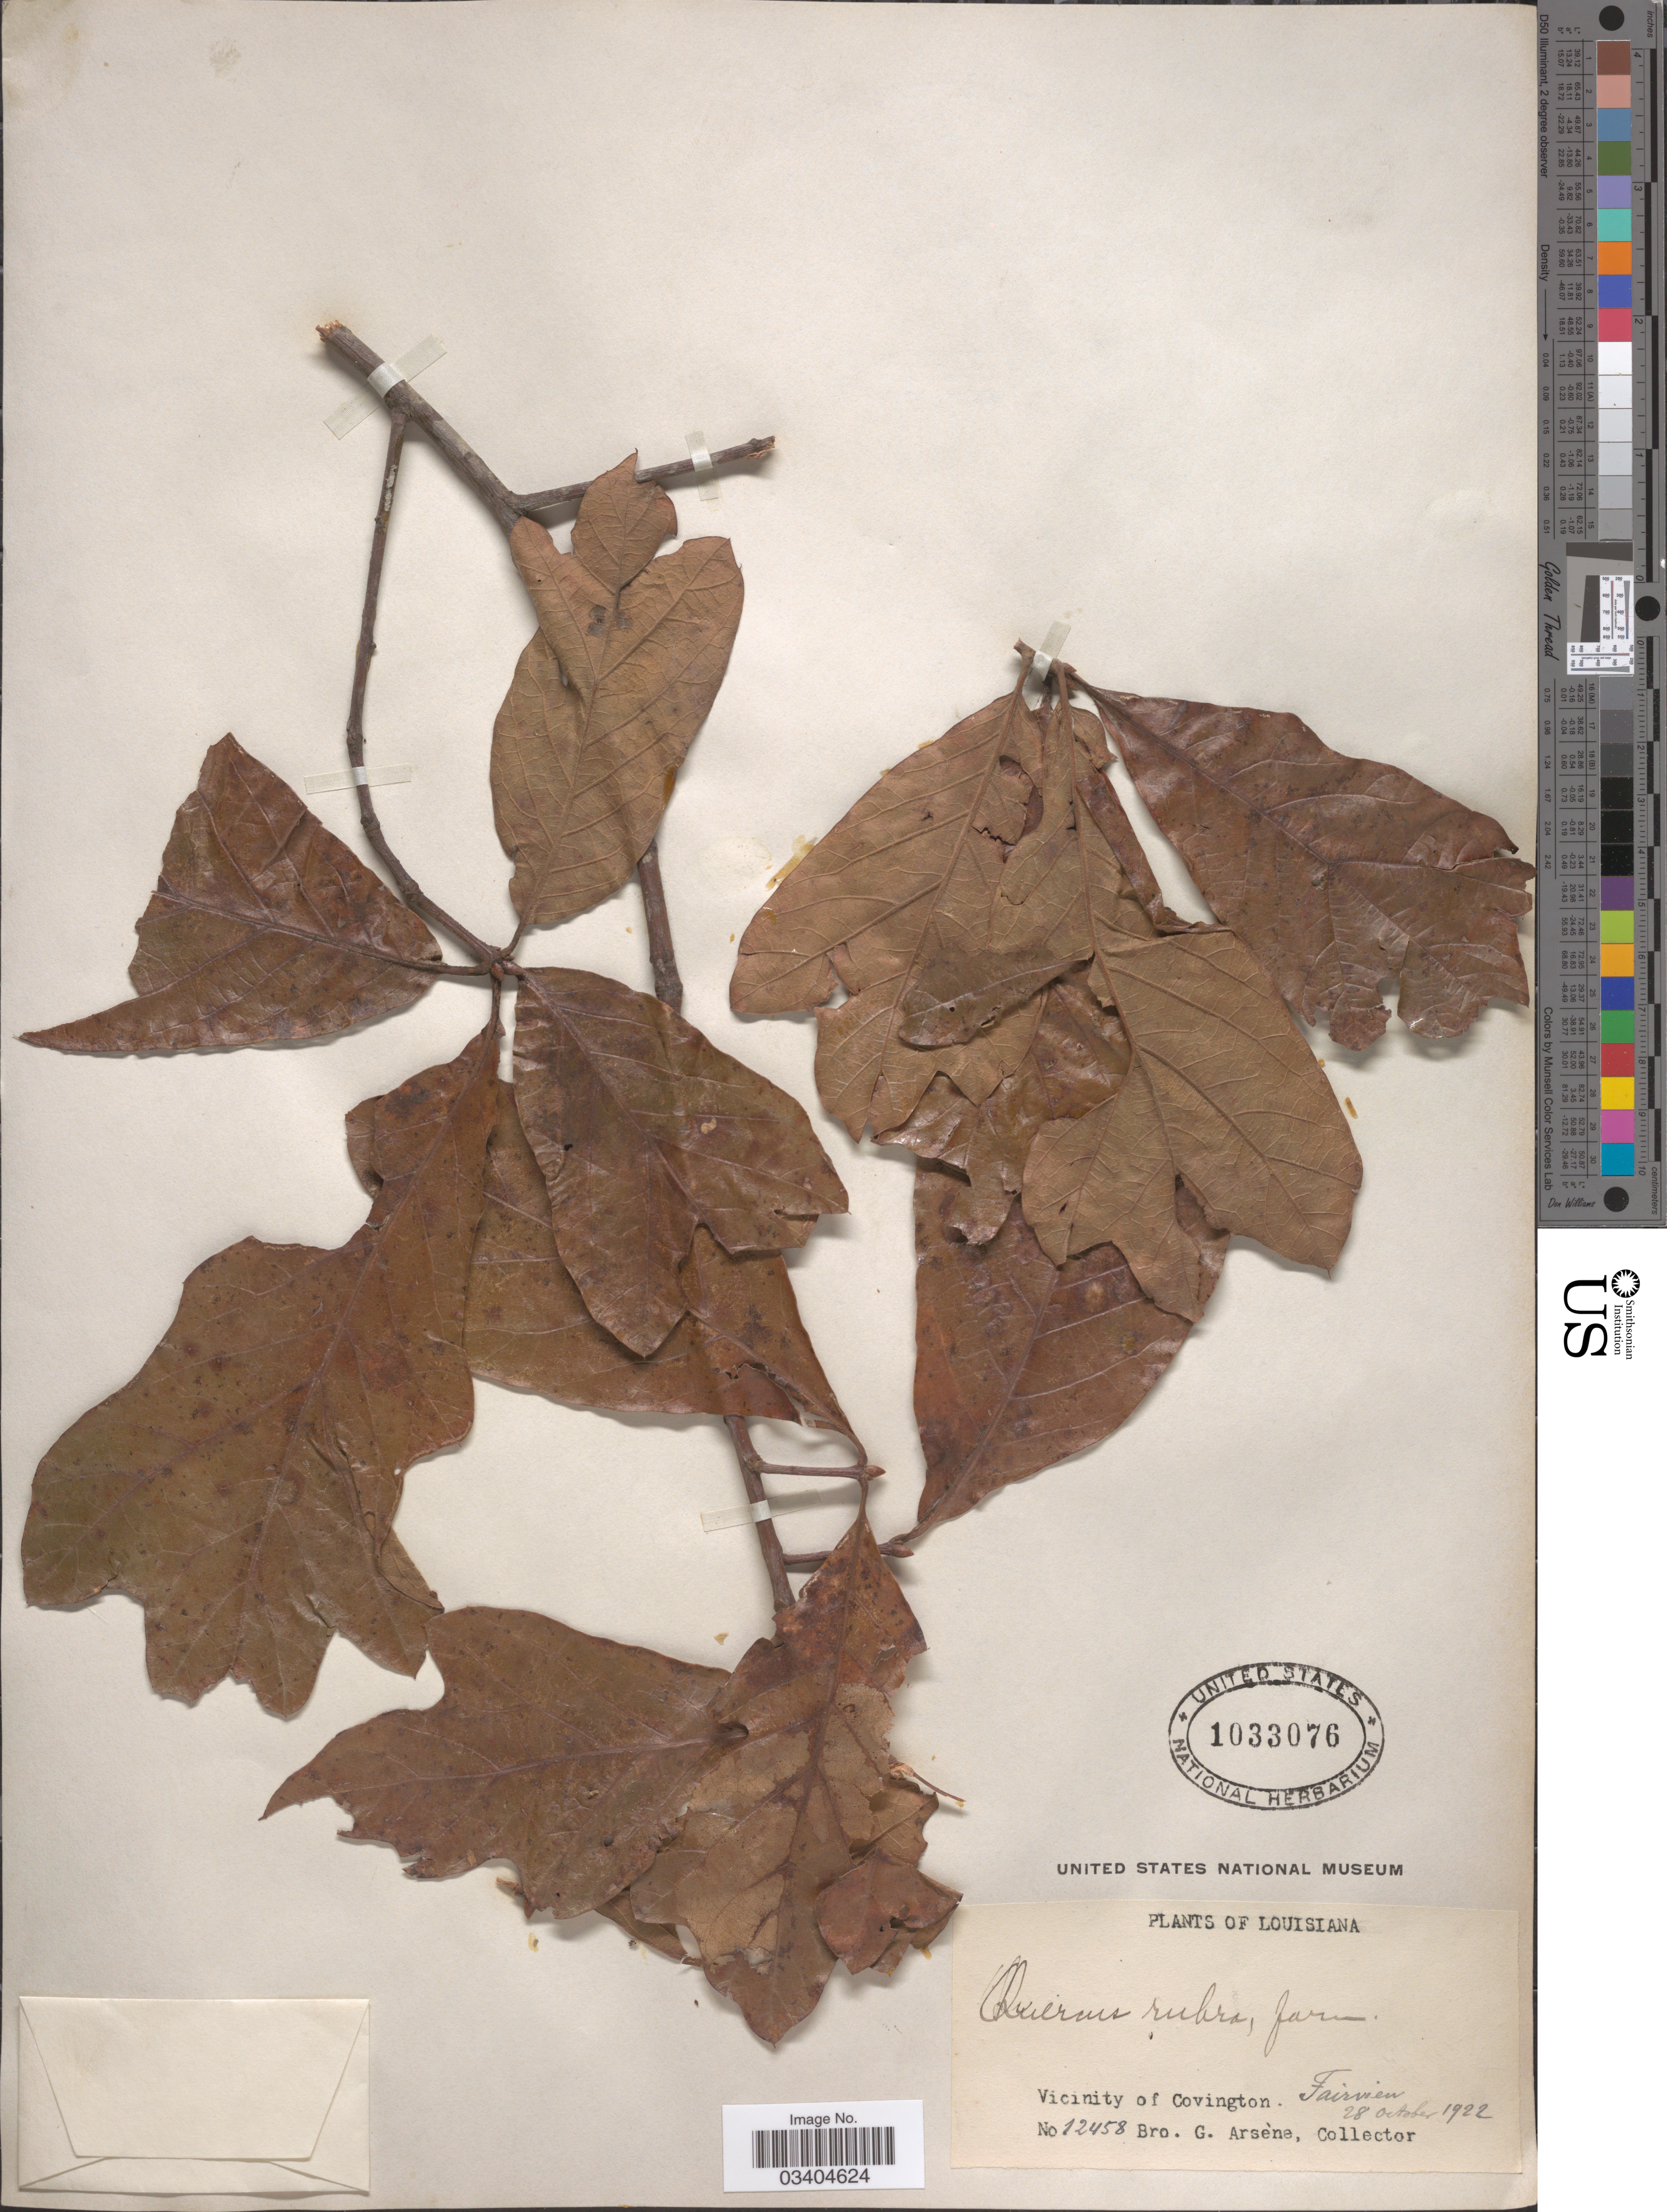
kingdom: Plantae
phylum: Tracheophyta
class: Magnoliopsida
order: Fagales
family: Fagaceae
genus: Quercus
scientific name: Quercus falcata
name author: Michx.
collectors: Bro. G. Arsène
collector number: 12458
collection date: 1922-10-28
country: United States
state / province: Louisiana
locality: Vicinity of Covington. Fairview.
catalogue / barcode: US 1033076